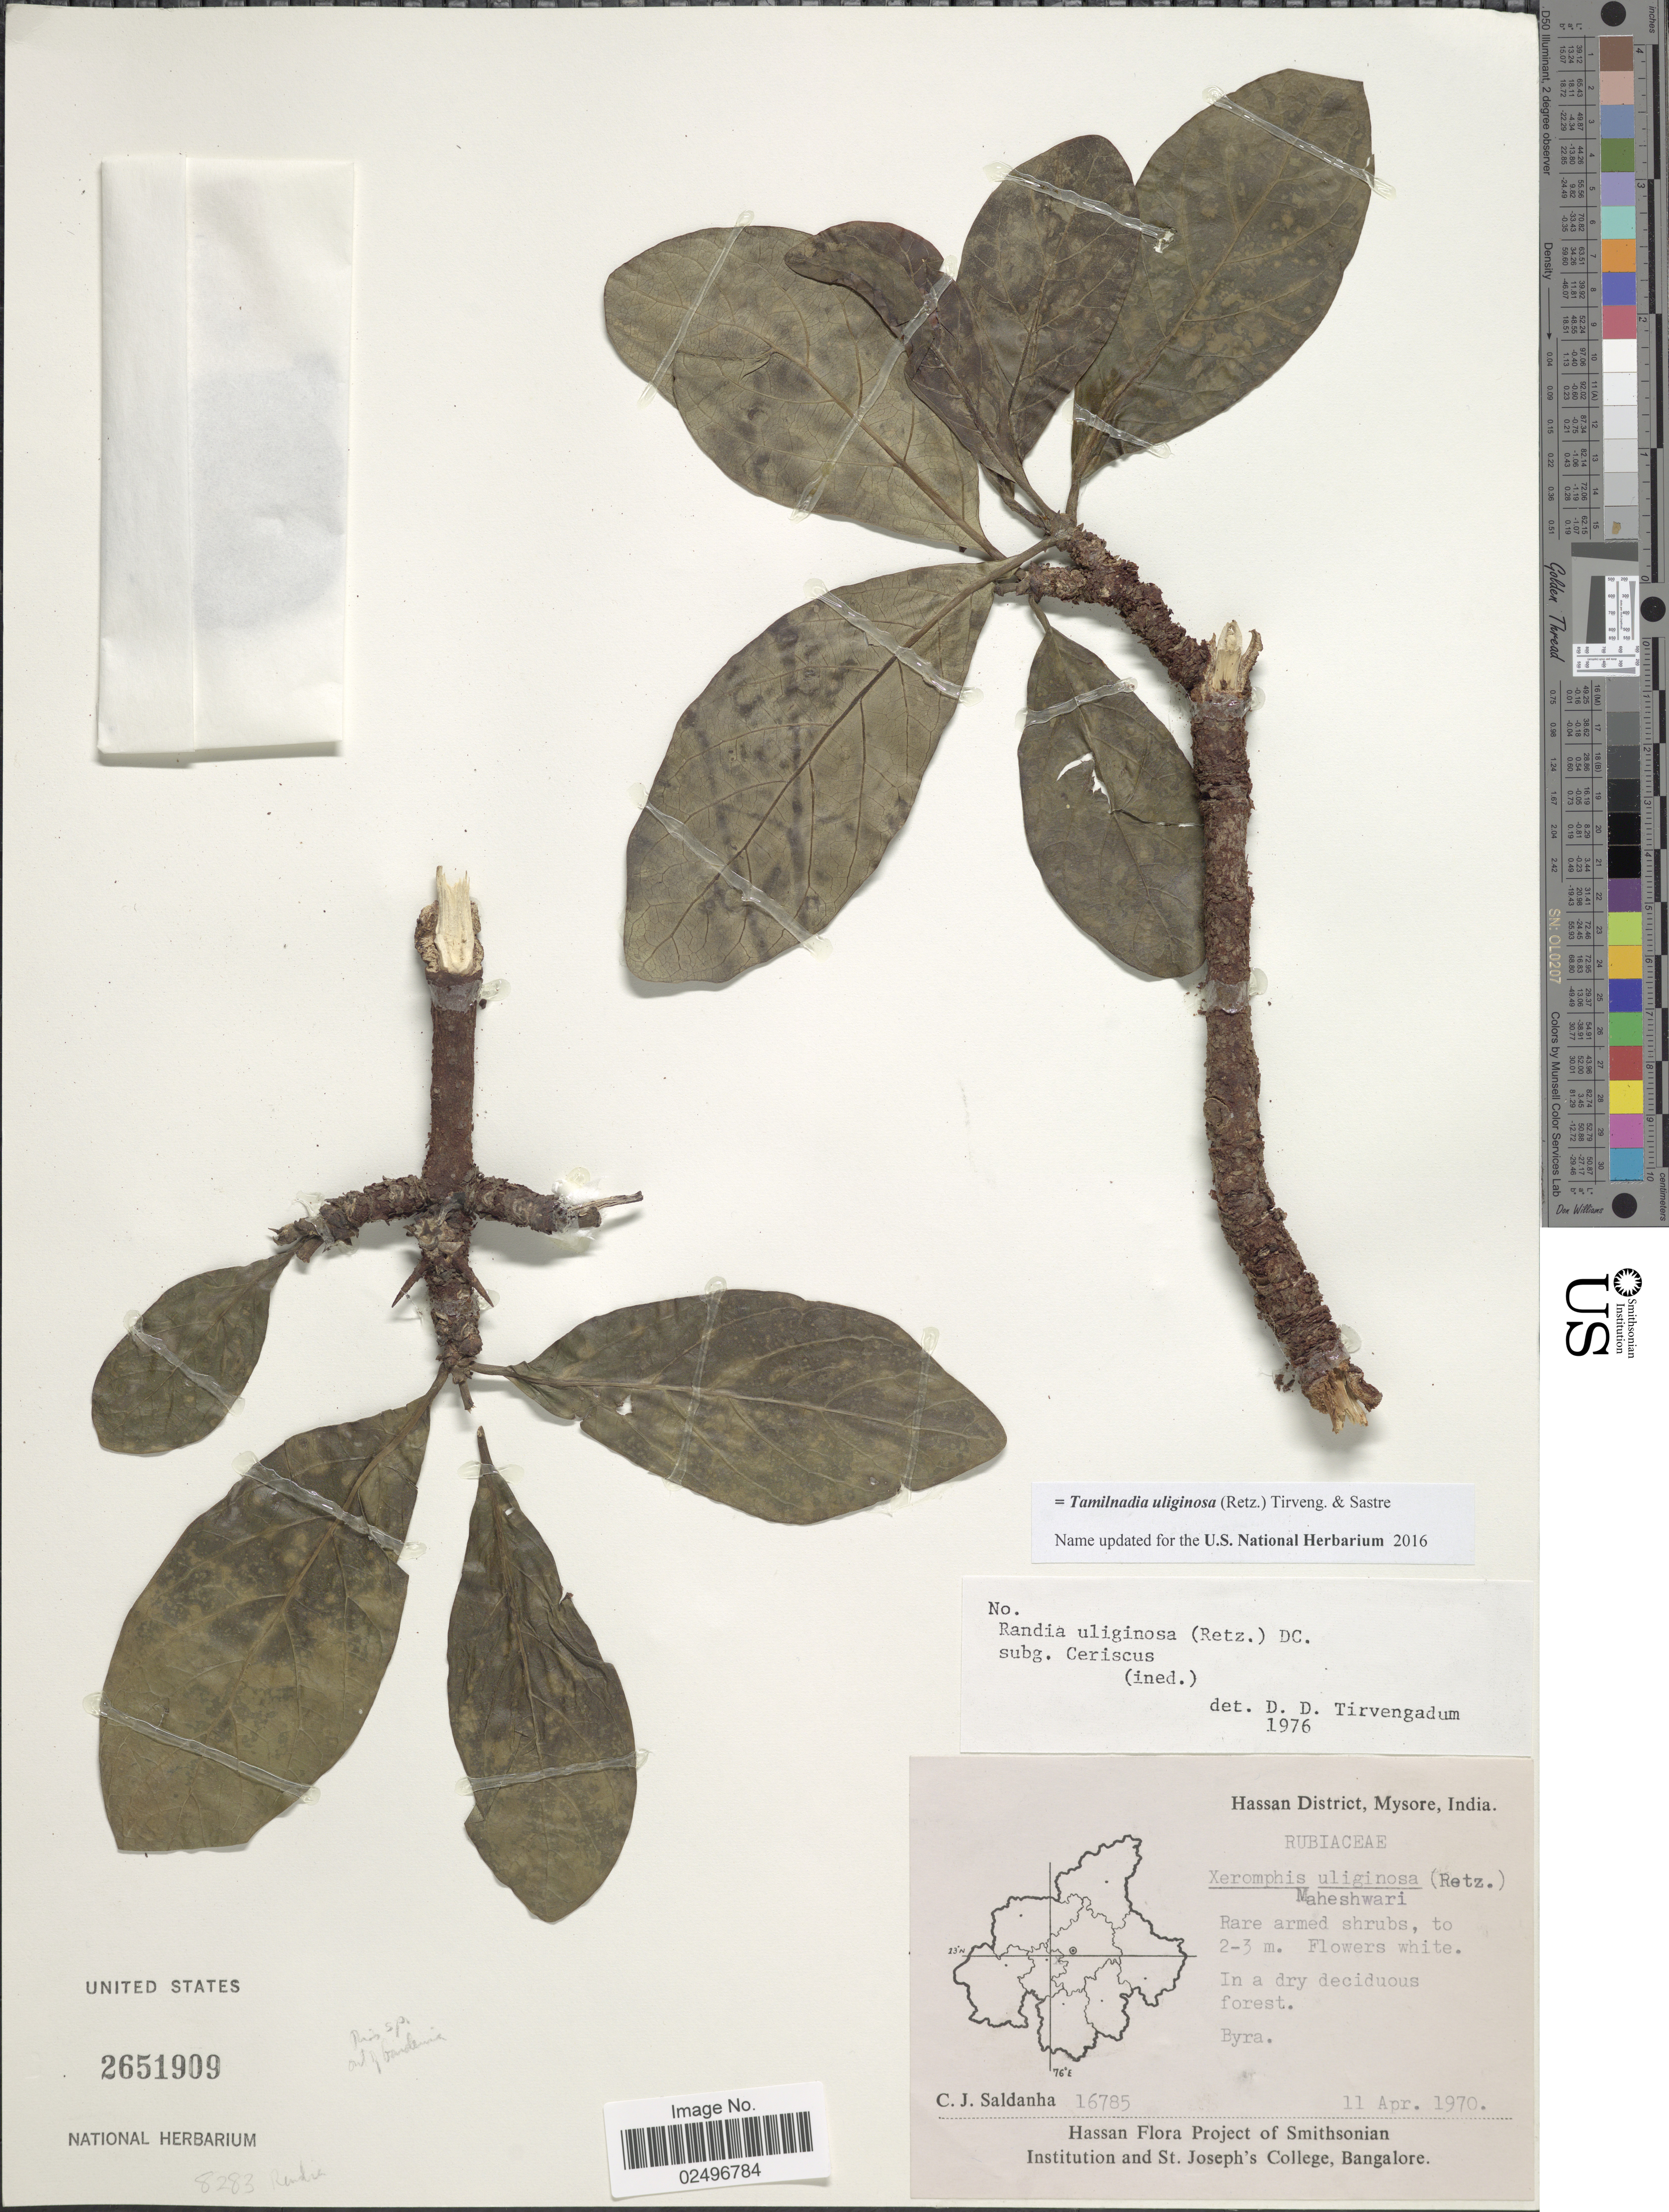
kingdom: Plantae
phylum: Tracheophyta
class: Magnoliopsida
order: Gentianales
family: Rubiaceae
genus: Tamilnadia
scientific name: Tamilnadia uliginosa (Retz.) Tirvengadum comb. nov.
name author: (Retz.) Tirveng.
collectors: C. J. Saldanha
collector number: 16785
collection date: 1970-04-11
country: India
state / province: Karnataka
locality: Hassan District, Mysore, In a dry deciduous forest, Byra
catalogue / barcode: US 2651909